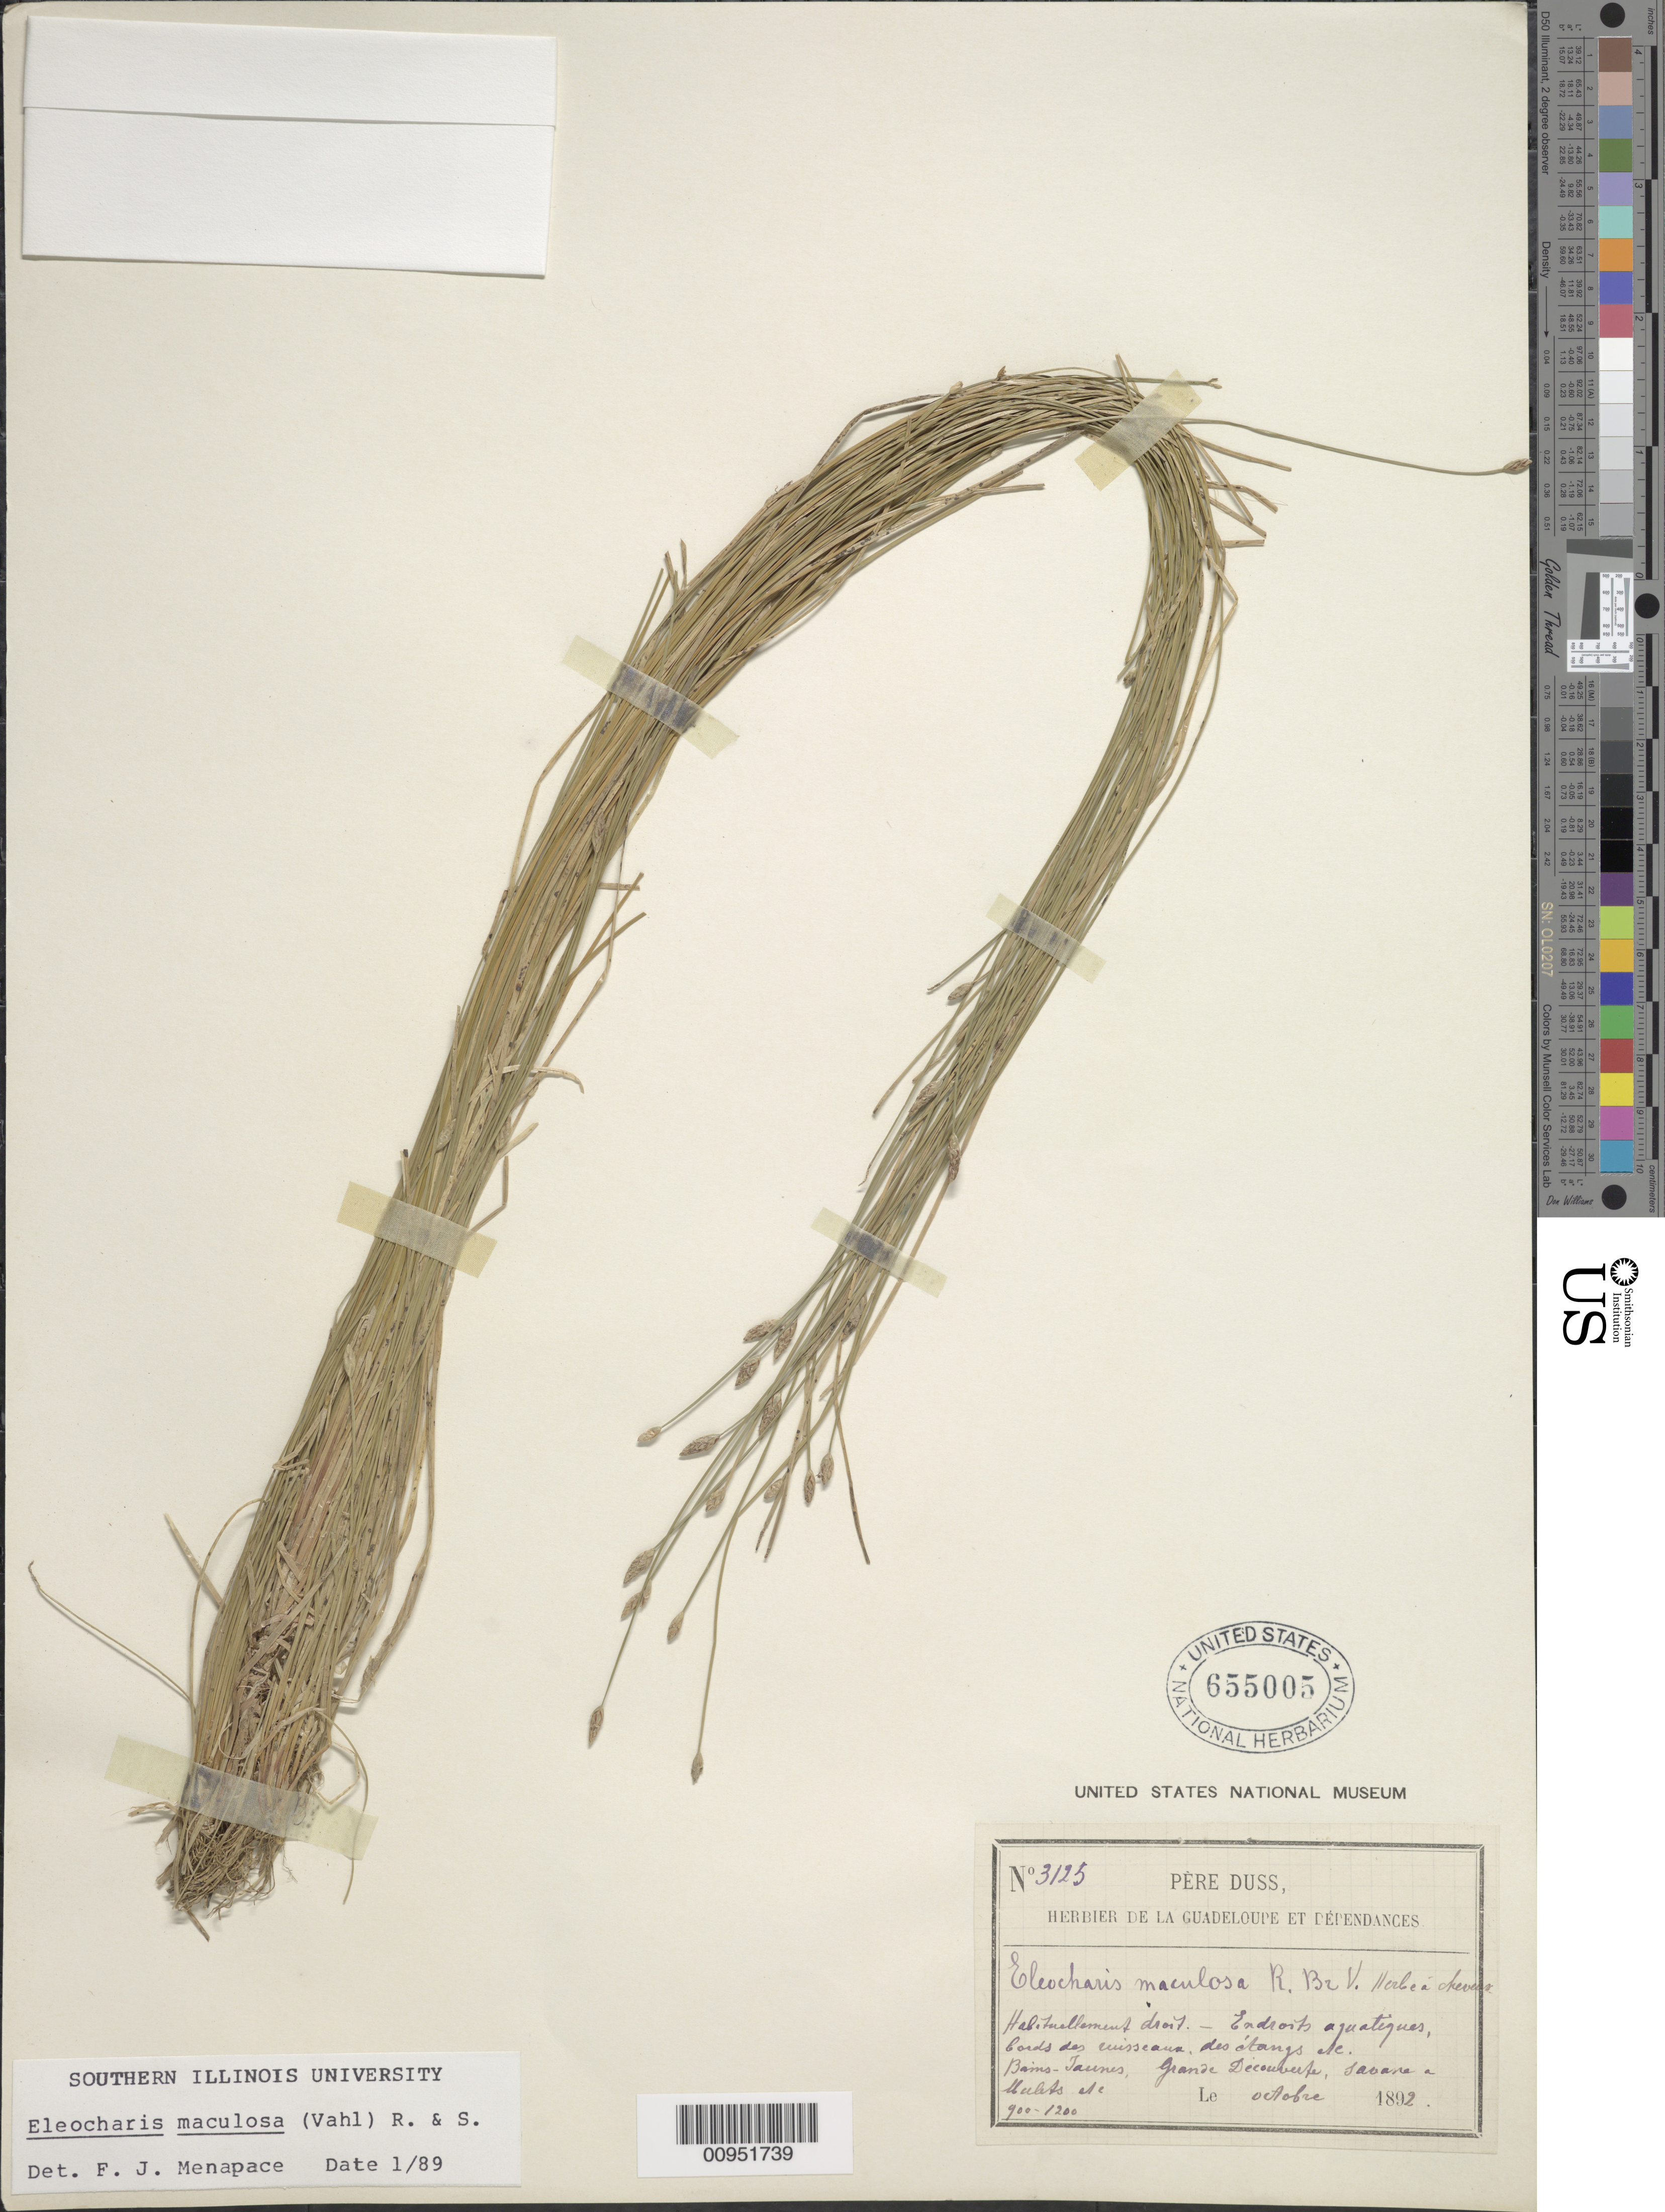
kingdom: Plantae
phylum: Tracheophyta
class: Liliopsida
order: Poales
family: Cyperaceae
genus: Eleocharis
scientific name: Eleocharis maculosa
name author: (Vahl) Roem. & Schult.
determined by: Menapace, F. J.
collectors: Père Duss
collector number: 3125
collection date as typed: Oct 1892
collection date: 1892-10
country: Guadeloupe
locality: Bains Jaunes, Grande "Decourerfe", Savane a "Malets"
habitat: Endroits aquatiques, bords des "cuisseaua"des etangs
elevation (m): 900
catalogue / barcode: US 655005